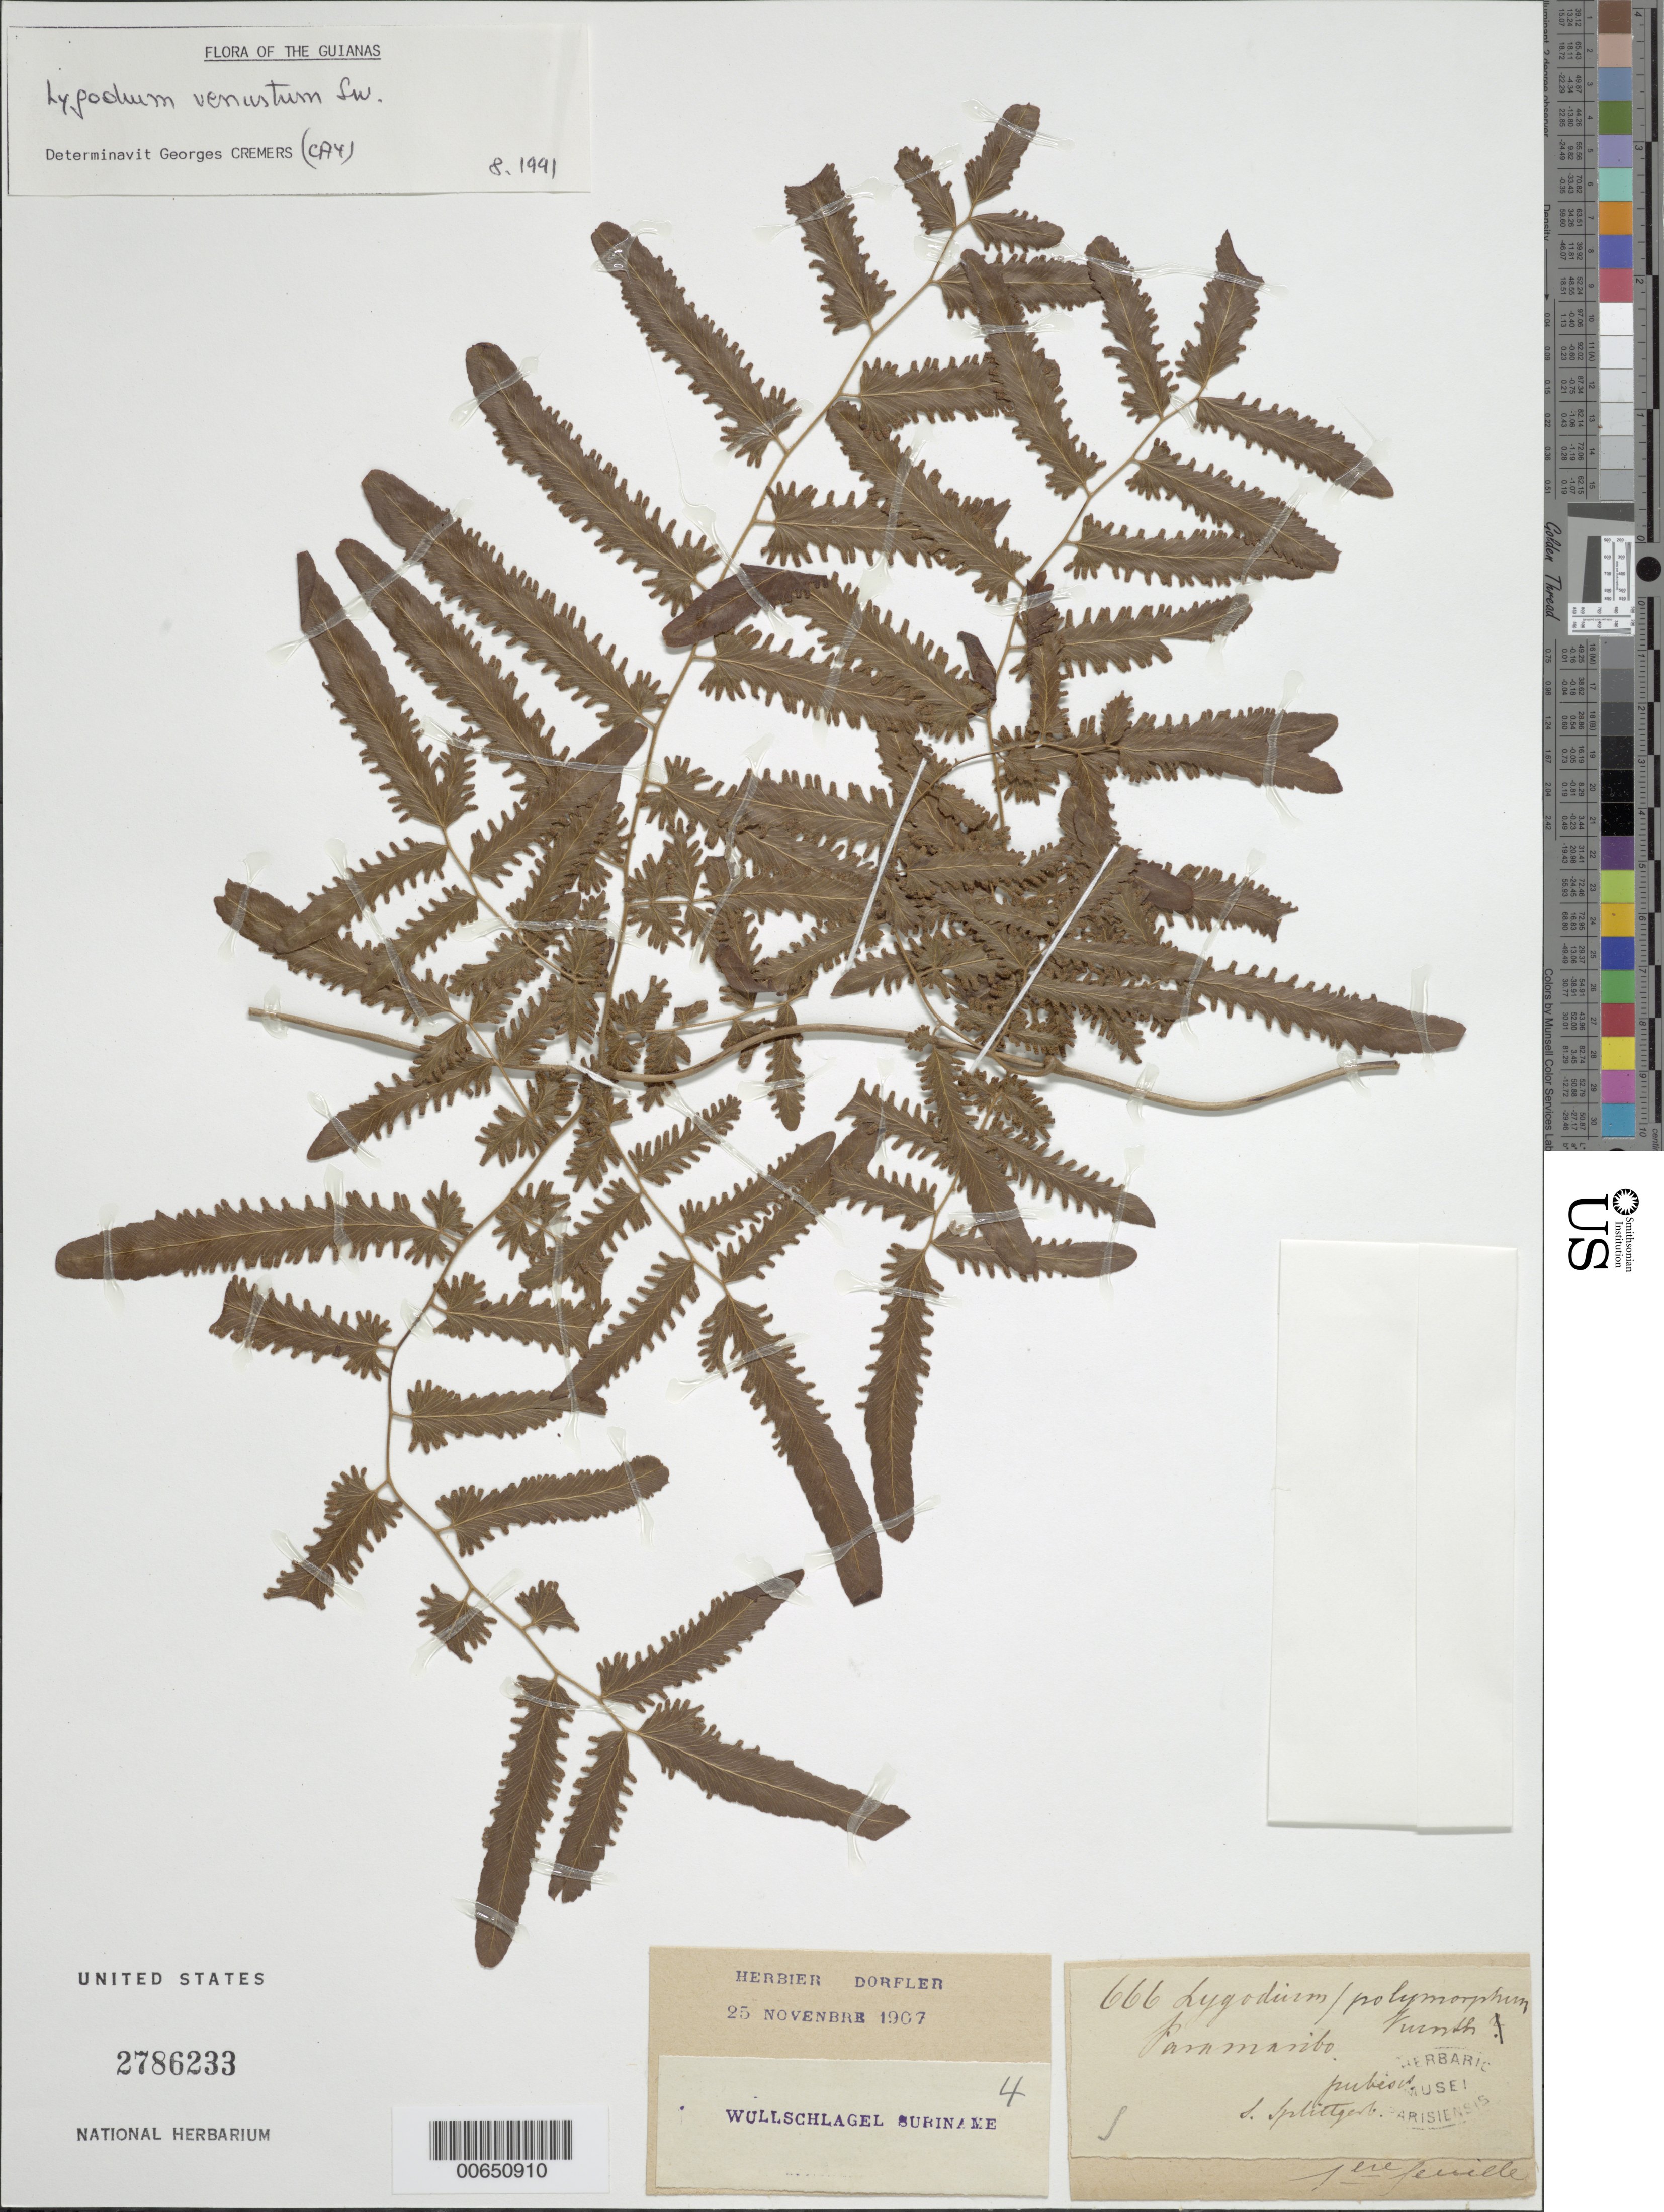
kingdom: Plantae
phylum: Tracheophyta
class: Polypodiopsida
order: Schizaeales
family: Lygodiaceae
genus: Lygodium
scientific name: Lygodium venustum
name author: Sw.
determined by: Cremers, Georges A.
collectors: H. Wullschlägel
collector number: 666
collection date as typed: s.d.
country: Suriname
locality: Paramaribo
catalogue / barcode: US 2786233